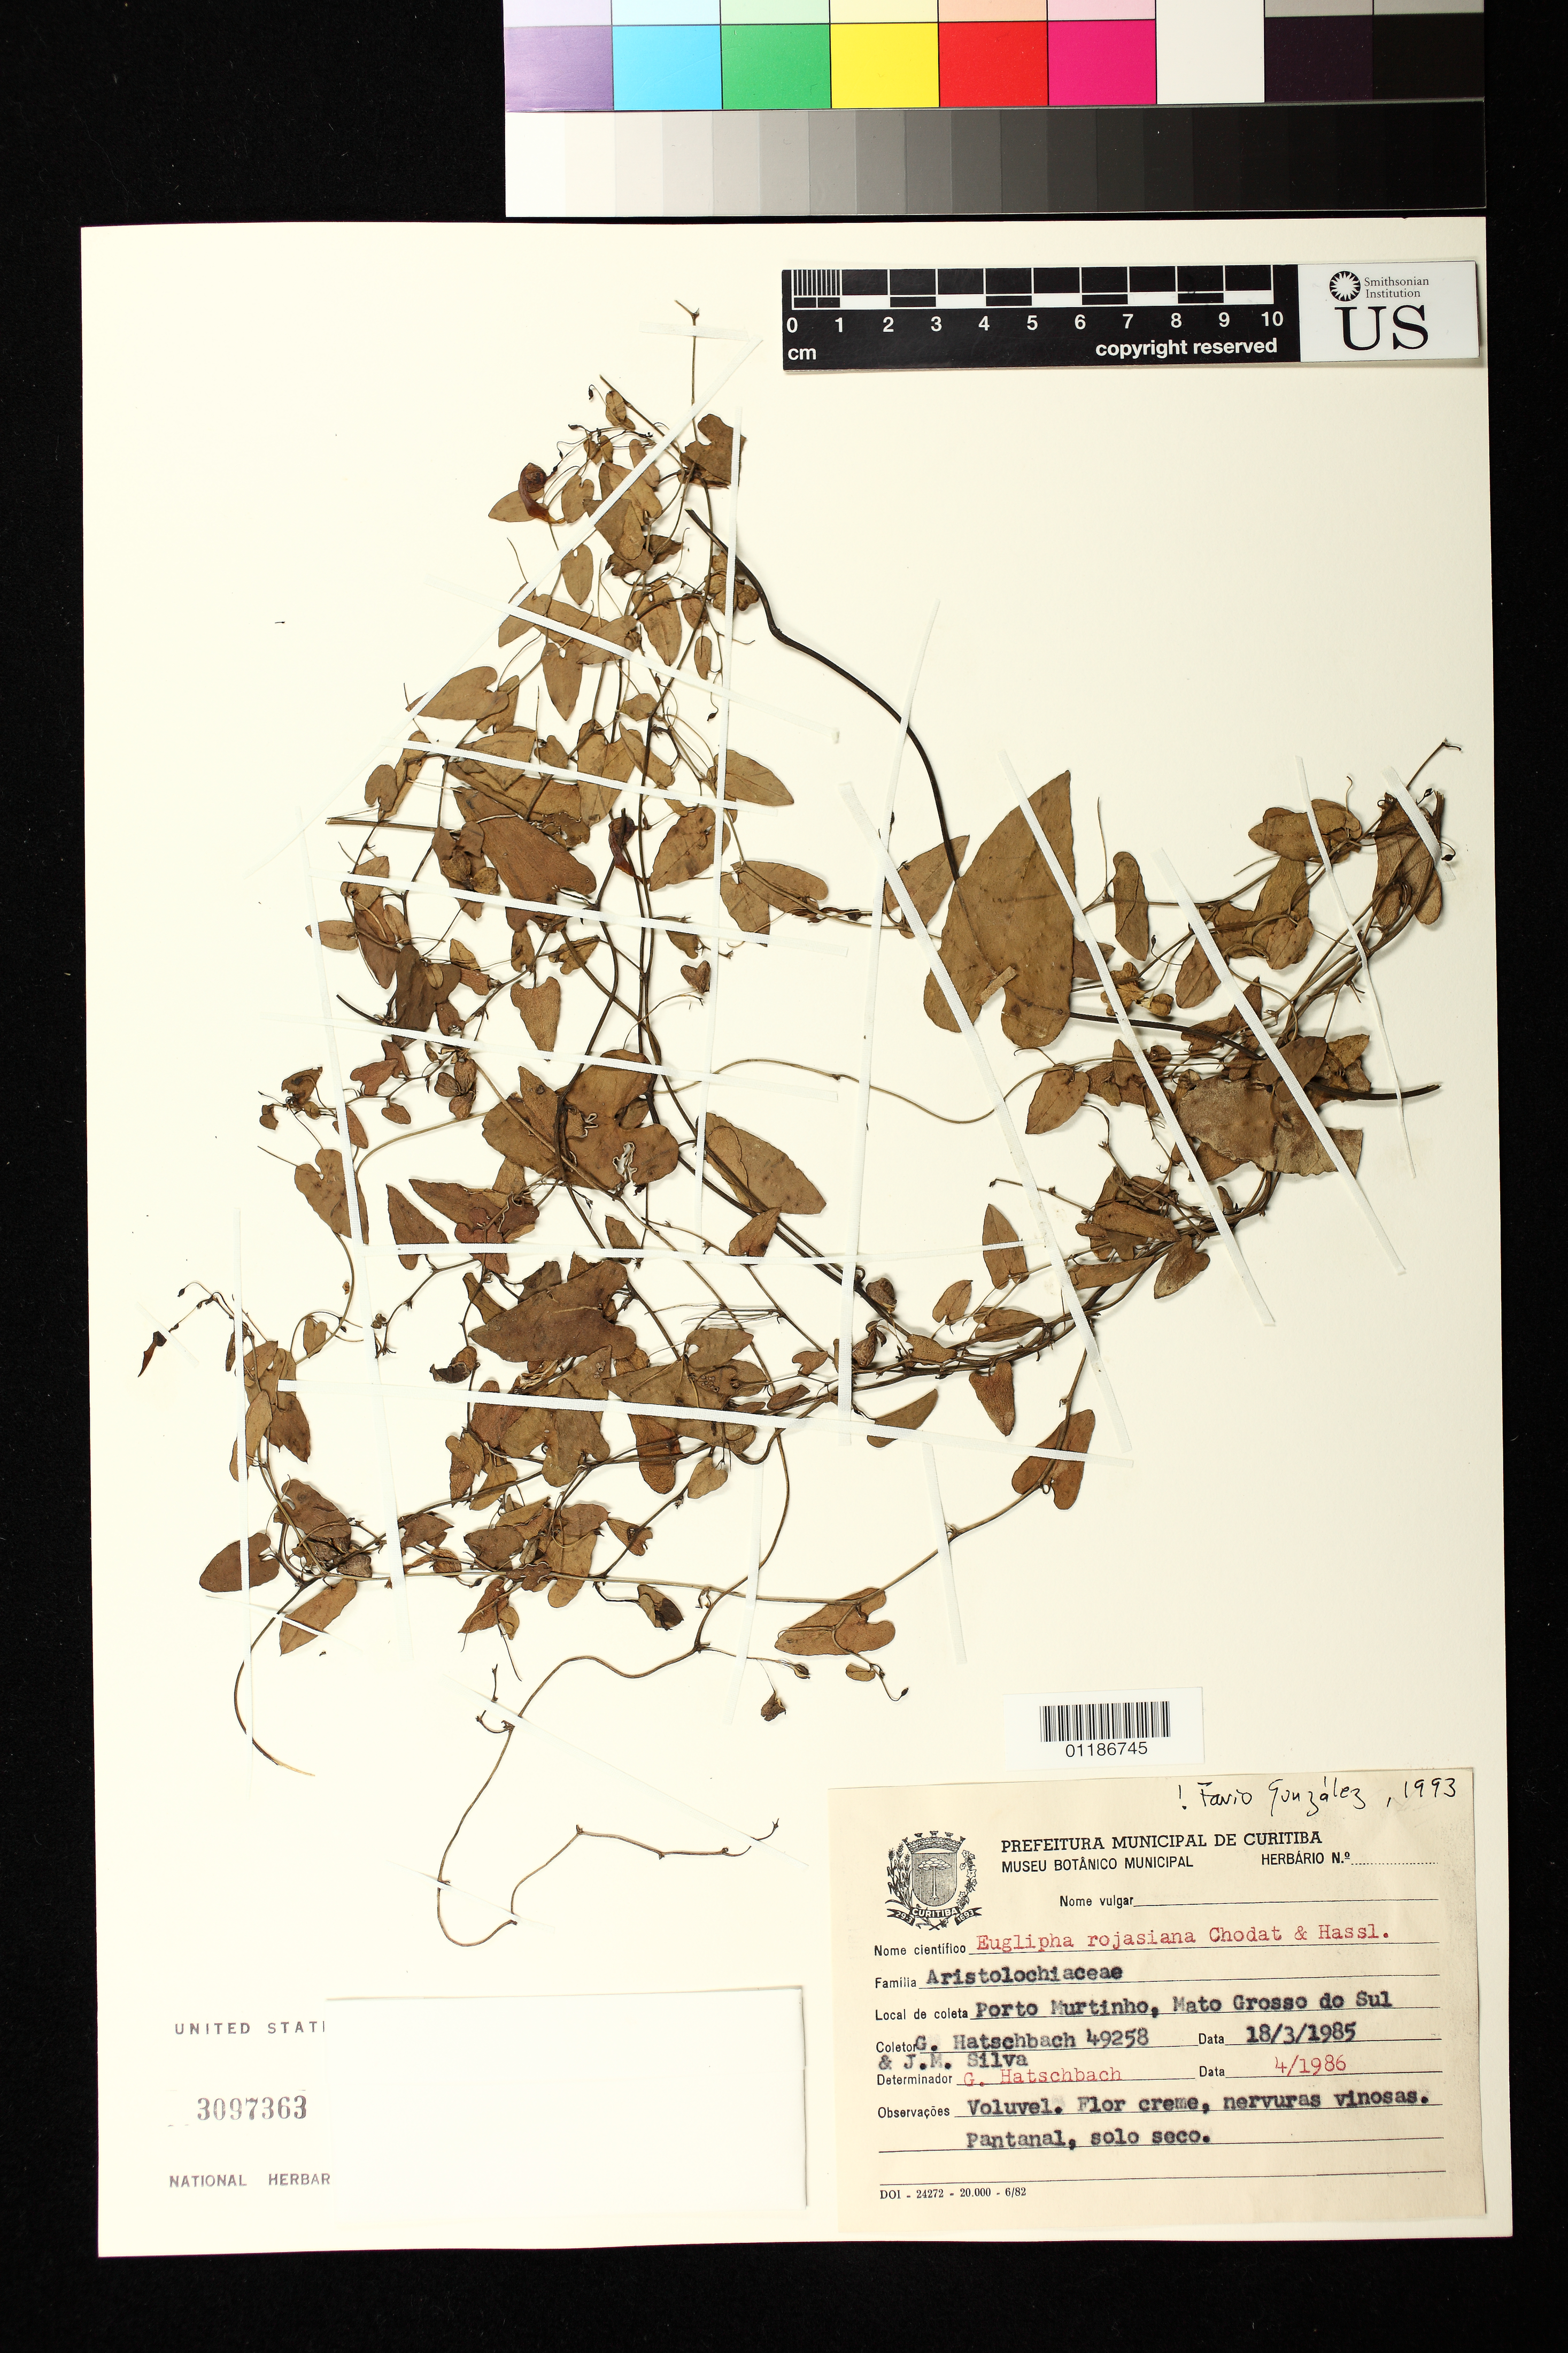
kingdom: Plantae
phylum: Tracheophyta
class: Magnoliopsida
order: Piperales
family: Aristolochiaceae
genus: Aristolochia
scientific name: Aristolochia rojasiana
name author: (Chodat & Hassl.) González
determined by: Strong, Mark T., (BOT), Smithsonian Institution - National Museum of Natural History (UNITED STATES)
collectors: G. Hatschbach & J. M. Silva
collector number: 49258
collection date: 1985-03-18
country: Brazil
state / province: Mato Grosso do Sul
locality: Porto Murtinho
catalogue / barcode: US 3097363